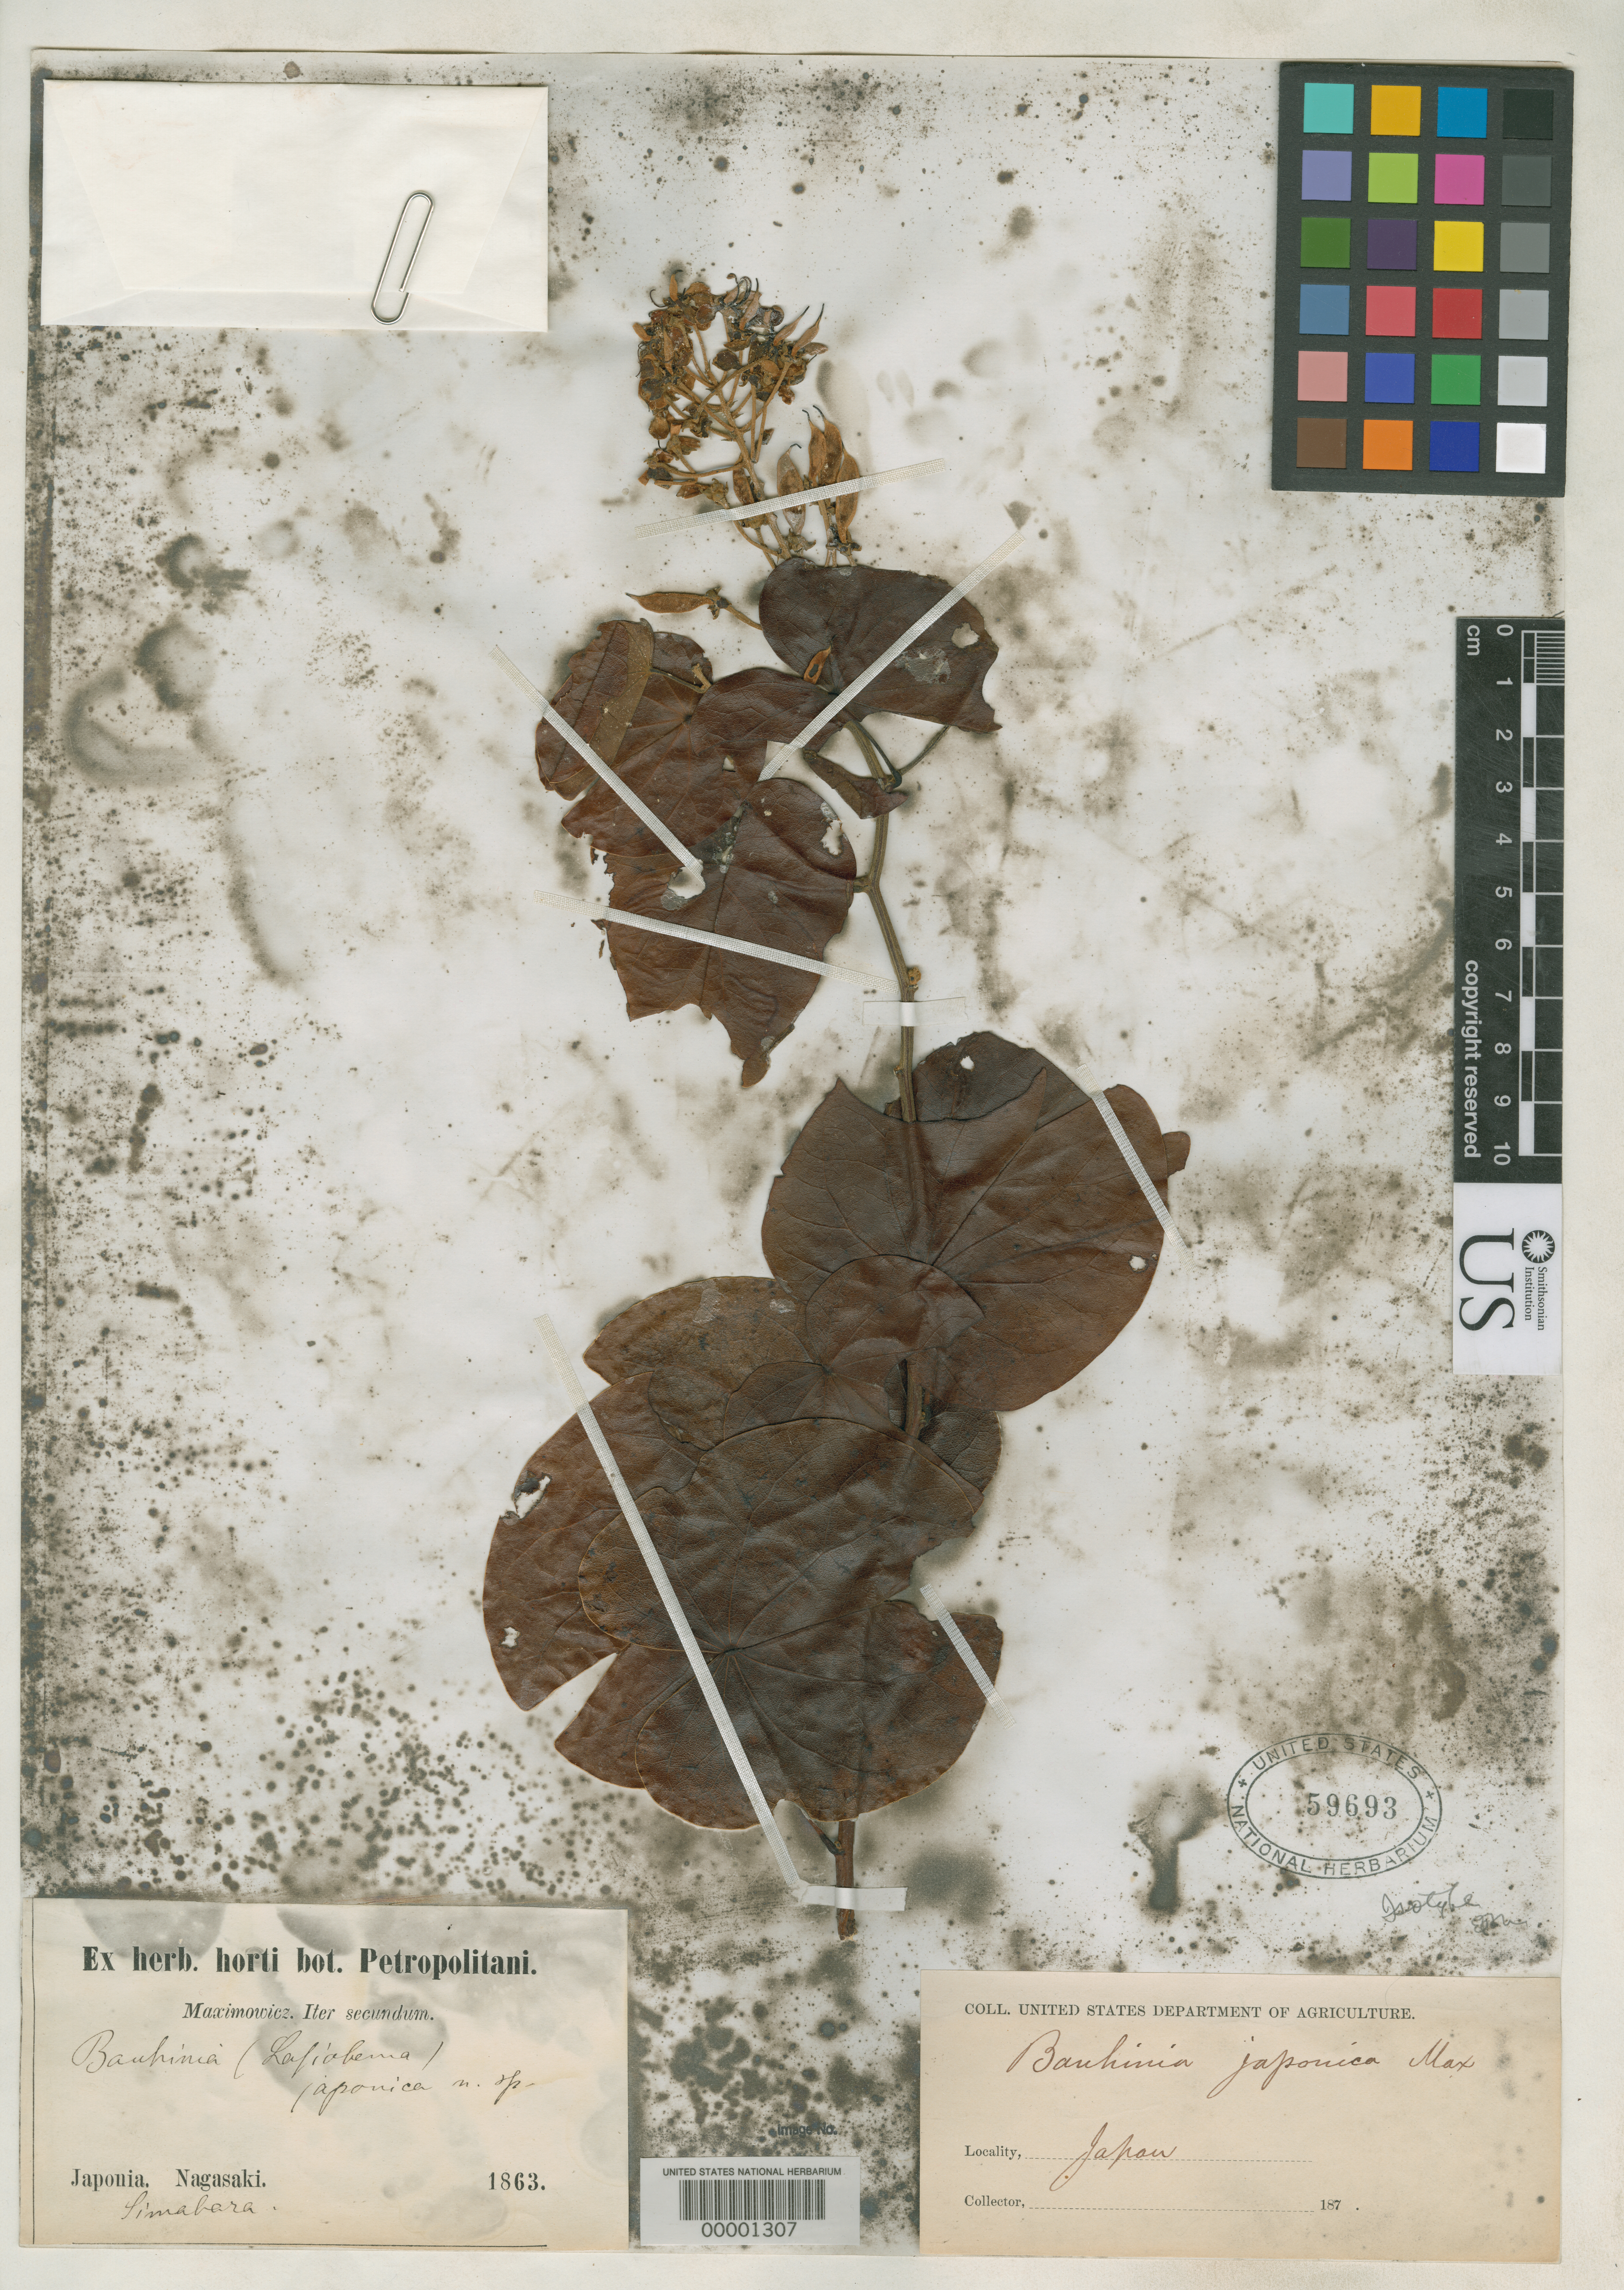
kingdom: Plantae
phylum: Tracheophyta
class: Magnoliopsida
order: Fabales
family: Fabaceae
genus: Bauhinia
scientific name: Bauhinia japonica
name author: Maxim.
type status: Type Fragment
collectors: C. J. Maximowicz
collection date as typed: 1863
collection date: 1863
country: Japan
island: Kyushu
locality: Japonia. Nagasaki.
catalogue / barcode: US 59693